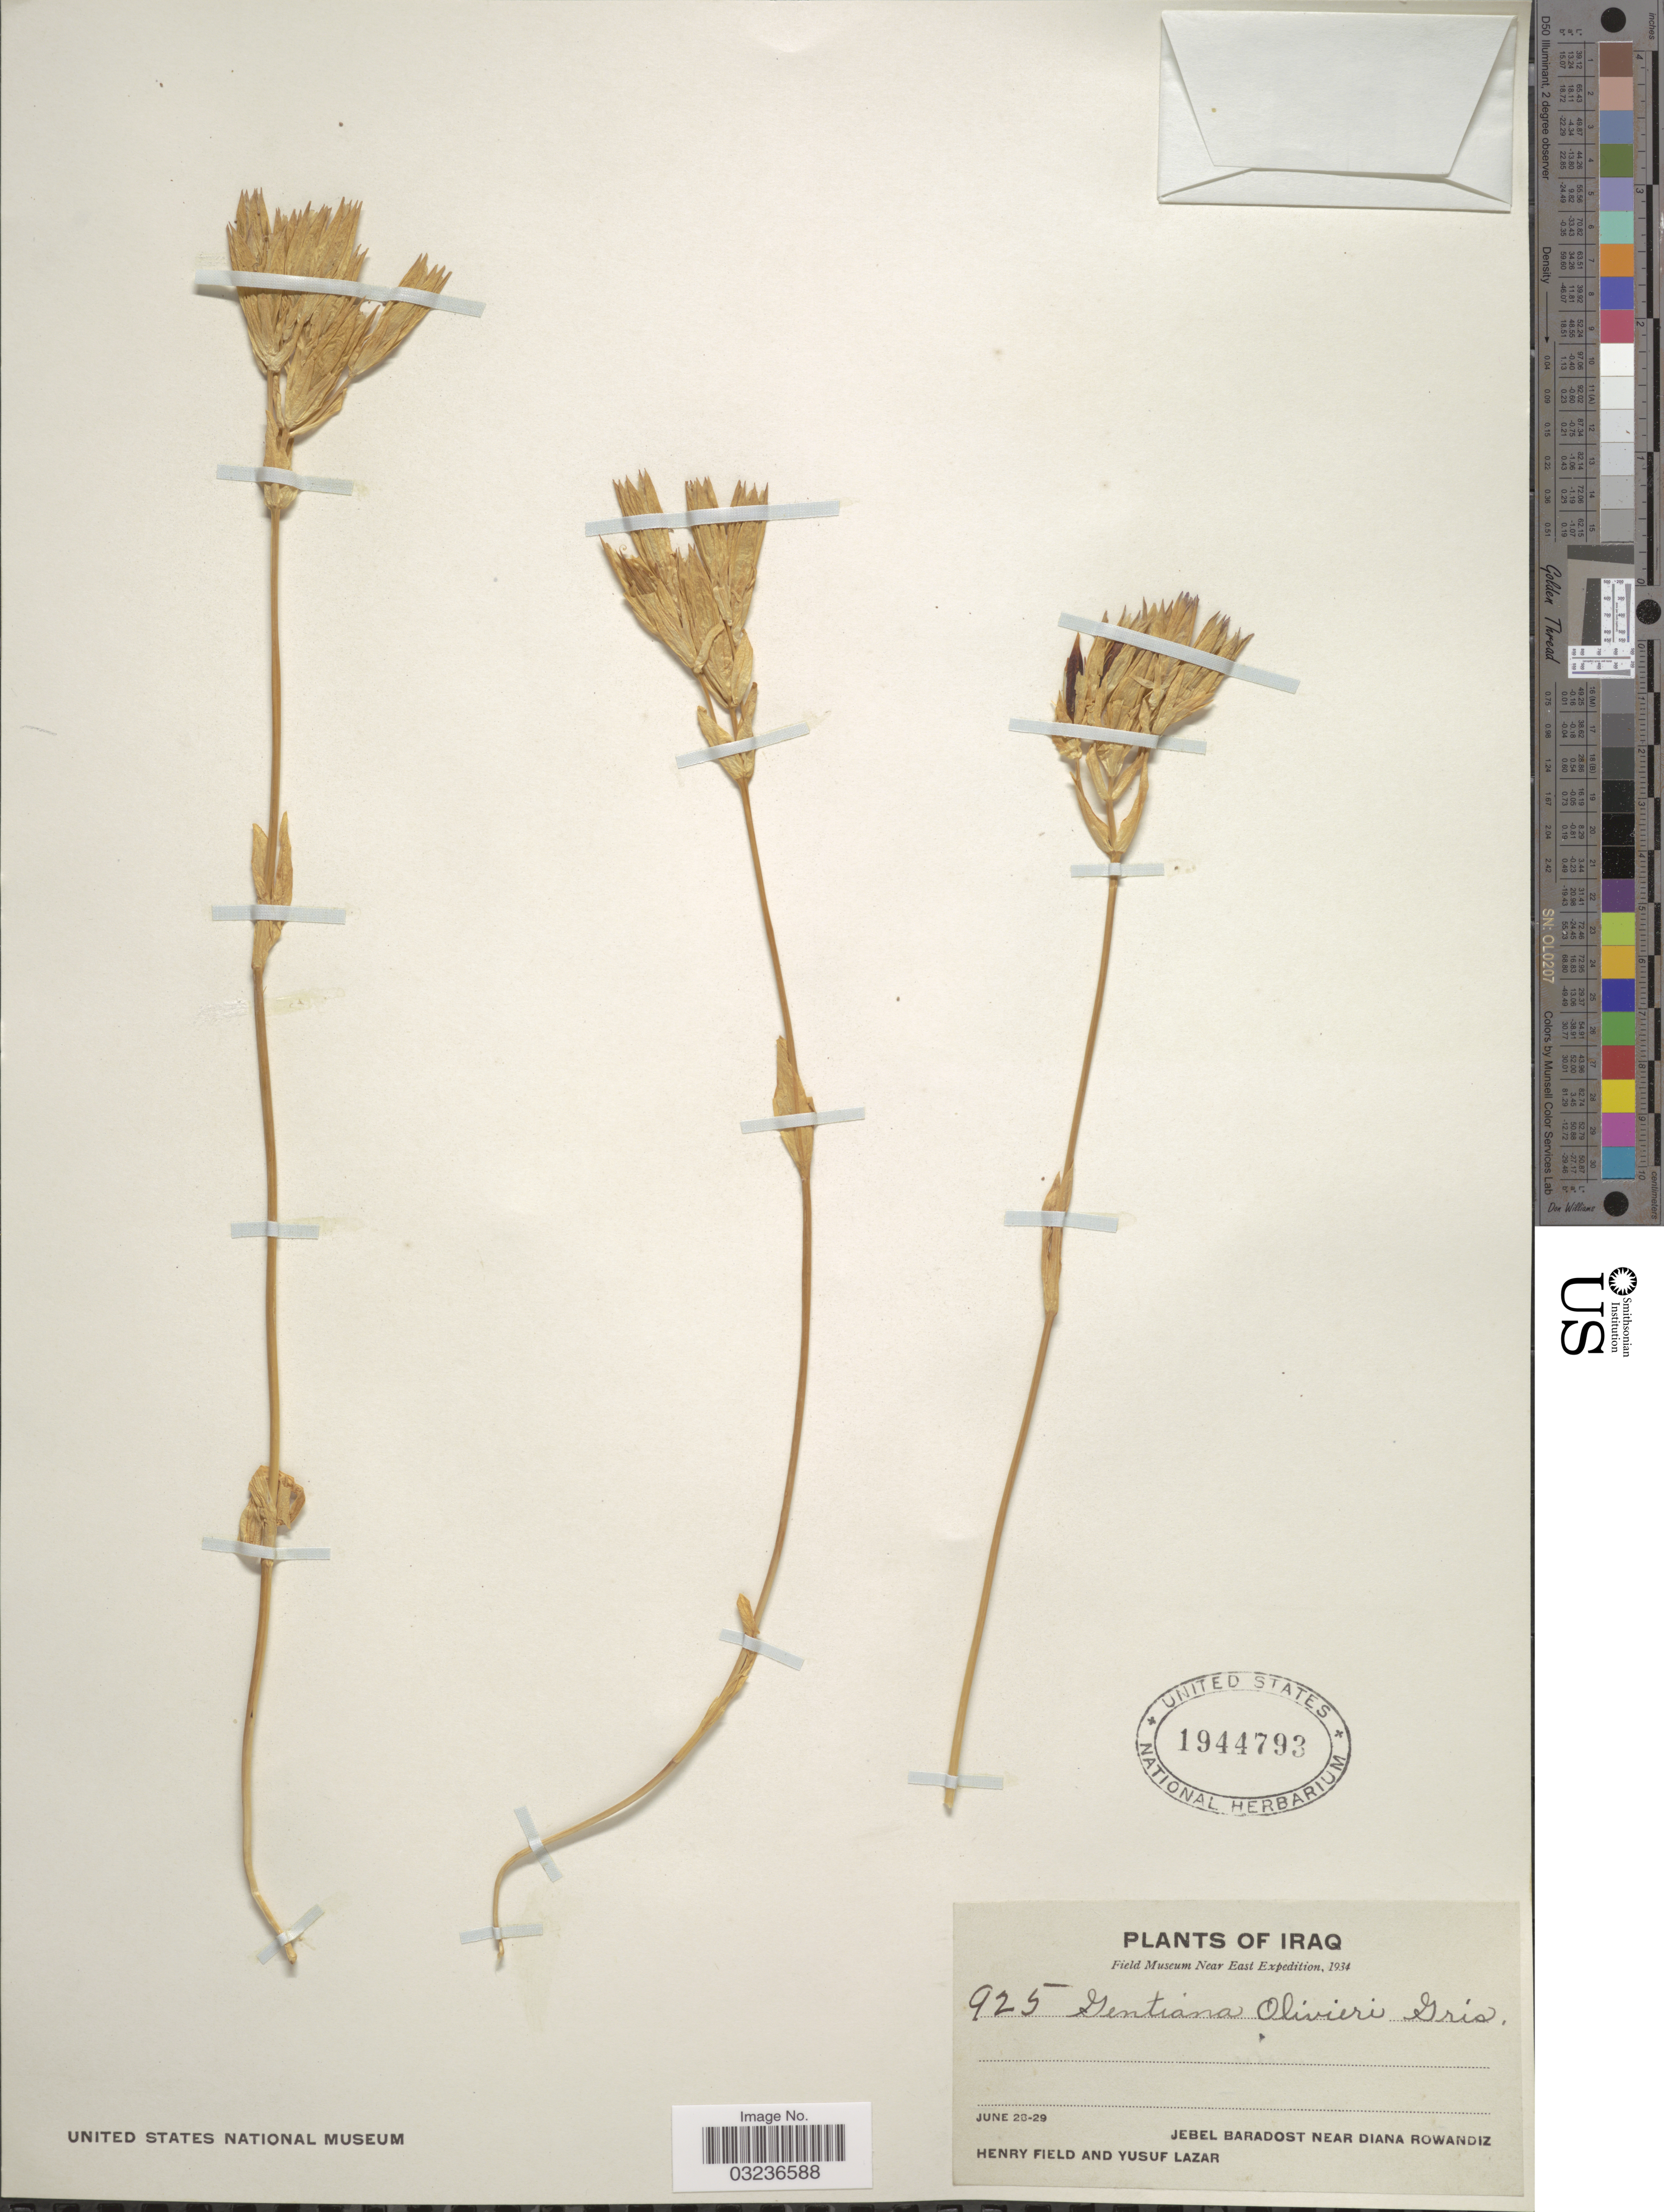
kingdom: Plantae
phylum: Tracheophyta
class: Magnoliopsida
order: Gentianales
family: Gentianaceae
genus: Gentiana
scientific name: Gentiana decumbens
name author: L. f.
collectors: H. Field & Y. Lazar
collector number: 925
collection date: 1934-06-28/1934-06-29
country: Iraq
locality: Jebel Baradost near Diana Rowandiz.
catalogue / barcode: US 1944793